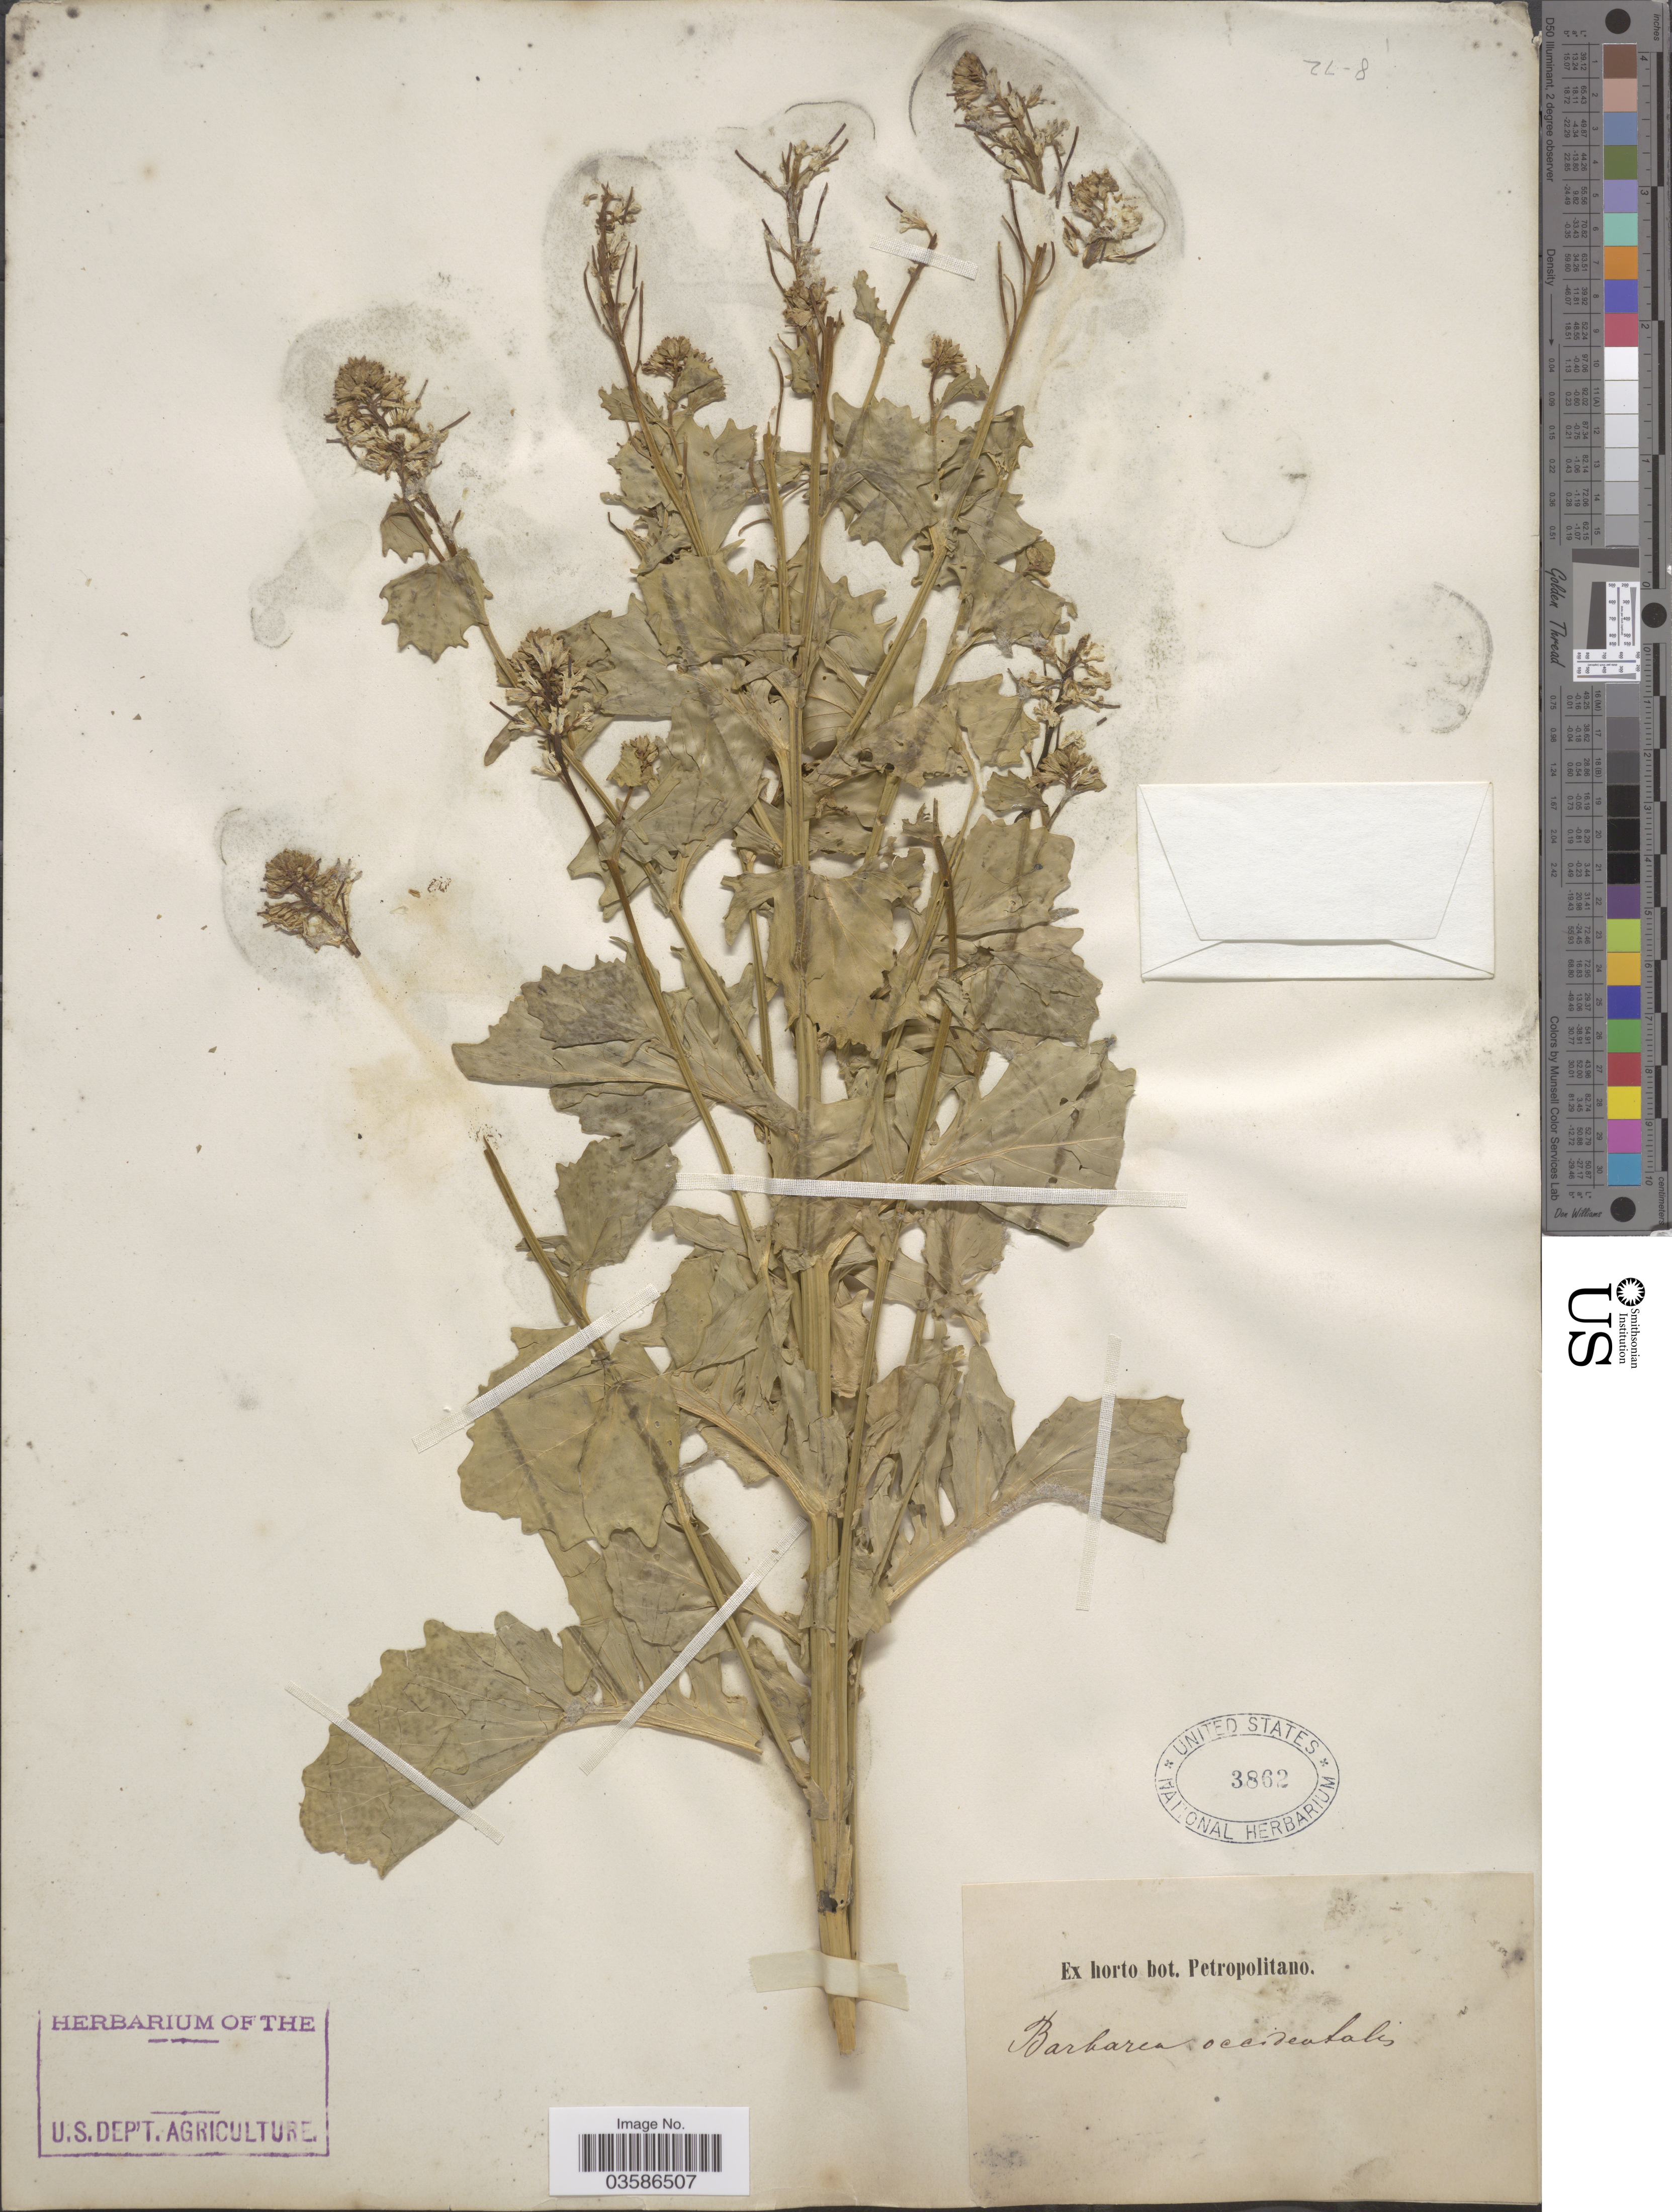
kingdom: Plantae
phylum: Tracheophyta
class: Magnoliopsida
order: Brassicales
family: Brassicaceae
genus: Brassica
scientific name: Brassica sp.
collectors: ex Horto Bot. Petropolitano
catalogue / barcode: US 3862